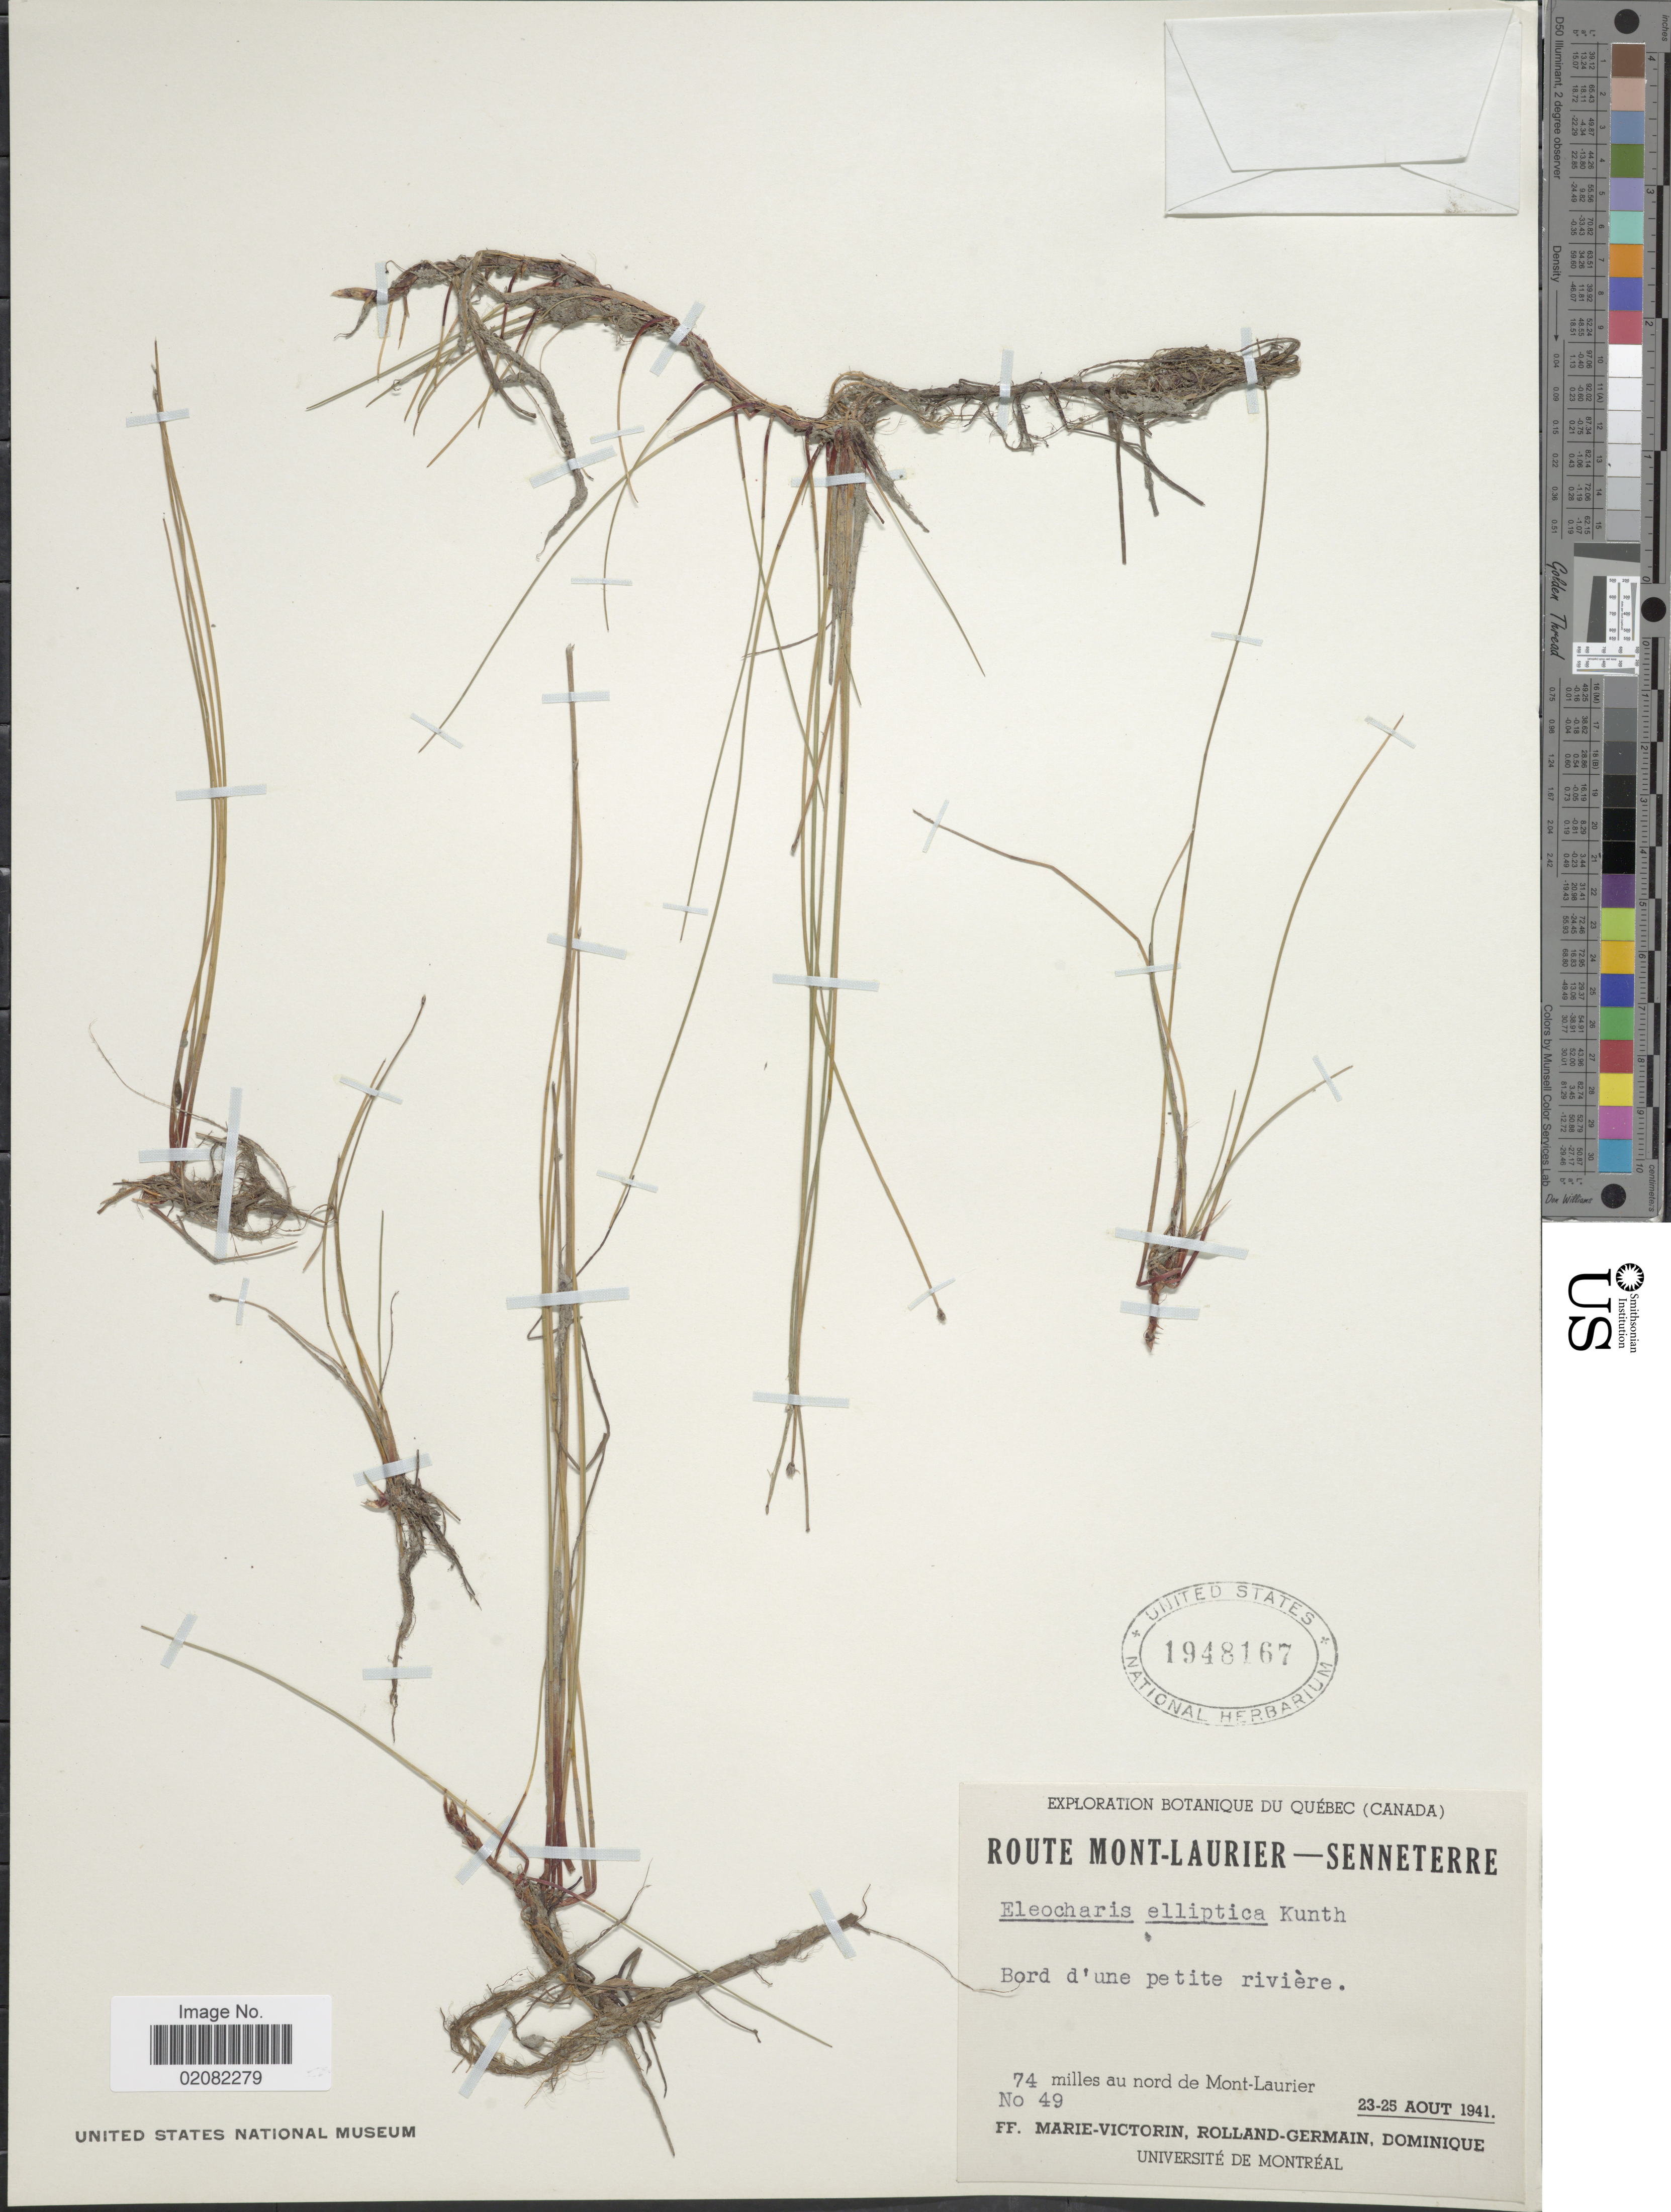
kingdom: Plantae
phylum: Tracheophyta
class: Liliopsida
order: Poales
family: Cyperaceae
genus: Eleocharis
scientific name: Eleocharis elliptica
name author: Kunth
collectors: F. Marie-Victorin, Rolland-Germain & Dominique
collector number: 49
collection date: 1941-08-23/1941-08-25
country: Canada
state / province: Quebec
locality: Mont-Laurier-Senneterre, Bord d'une petite riviere, 74 miles au nord de Mont-Laurier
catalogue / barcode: US 1948167